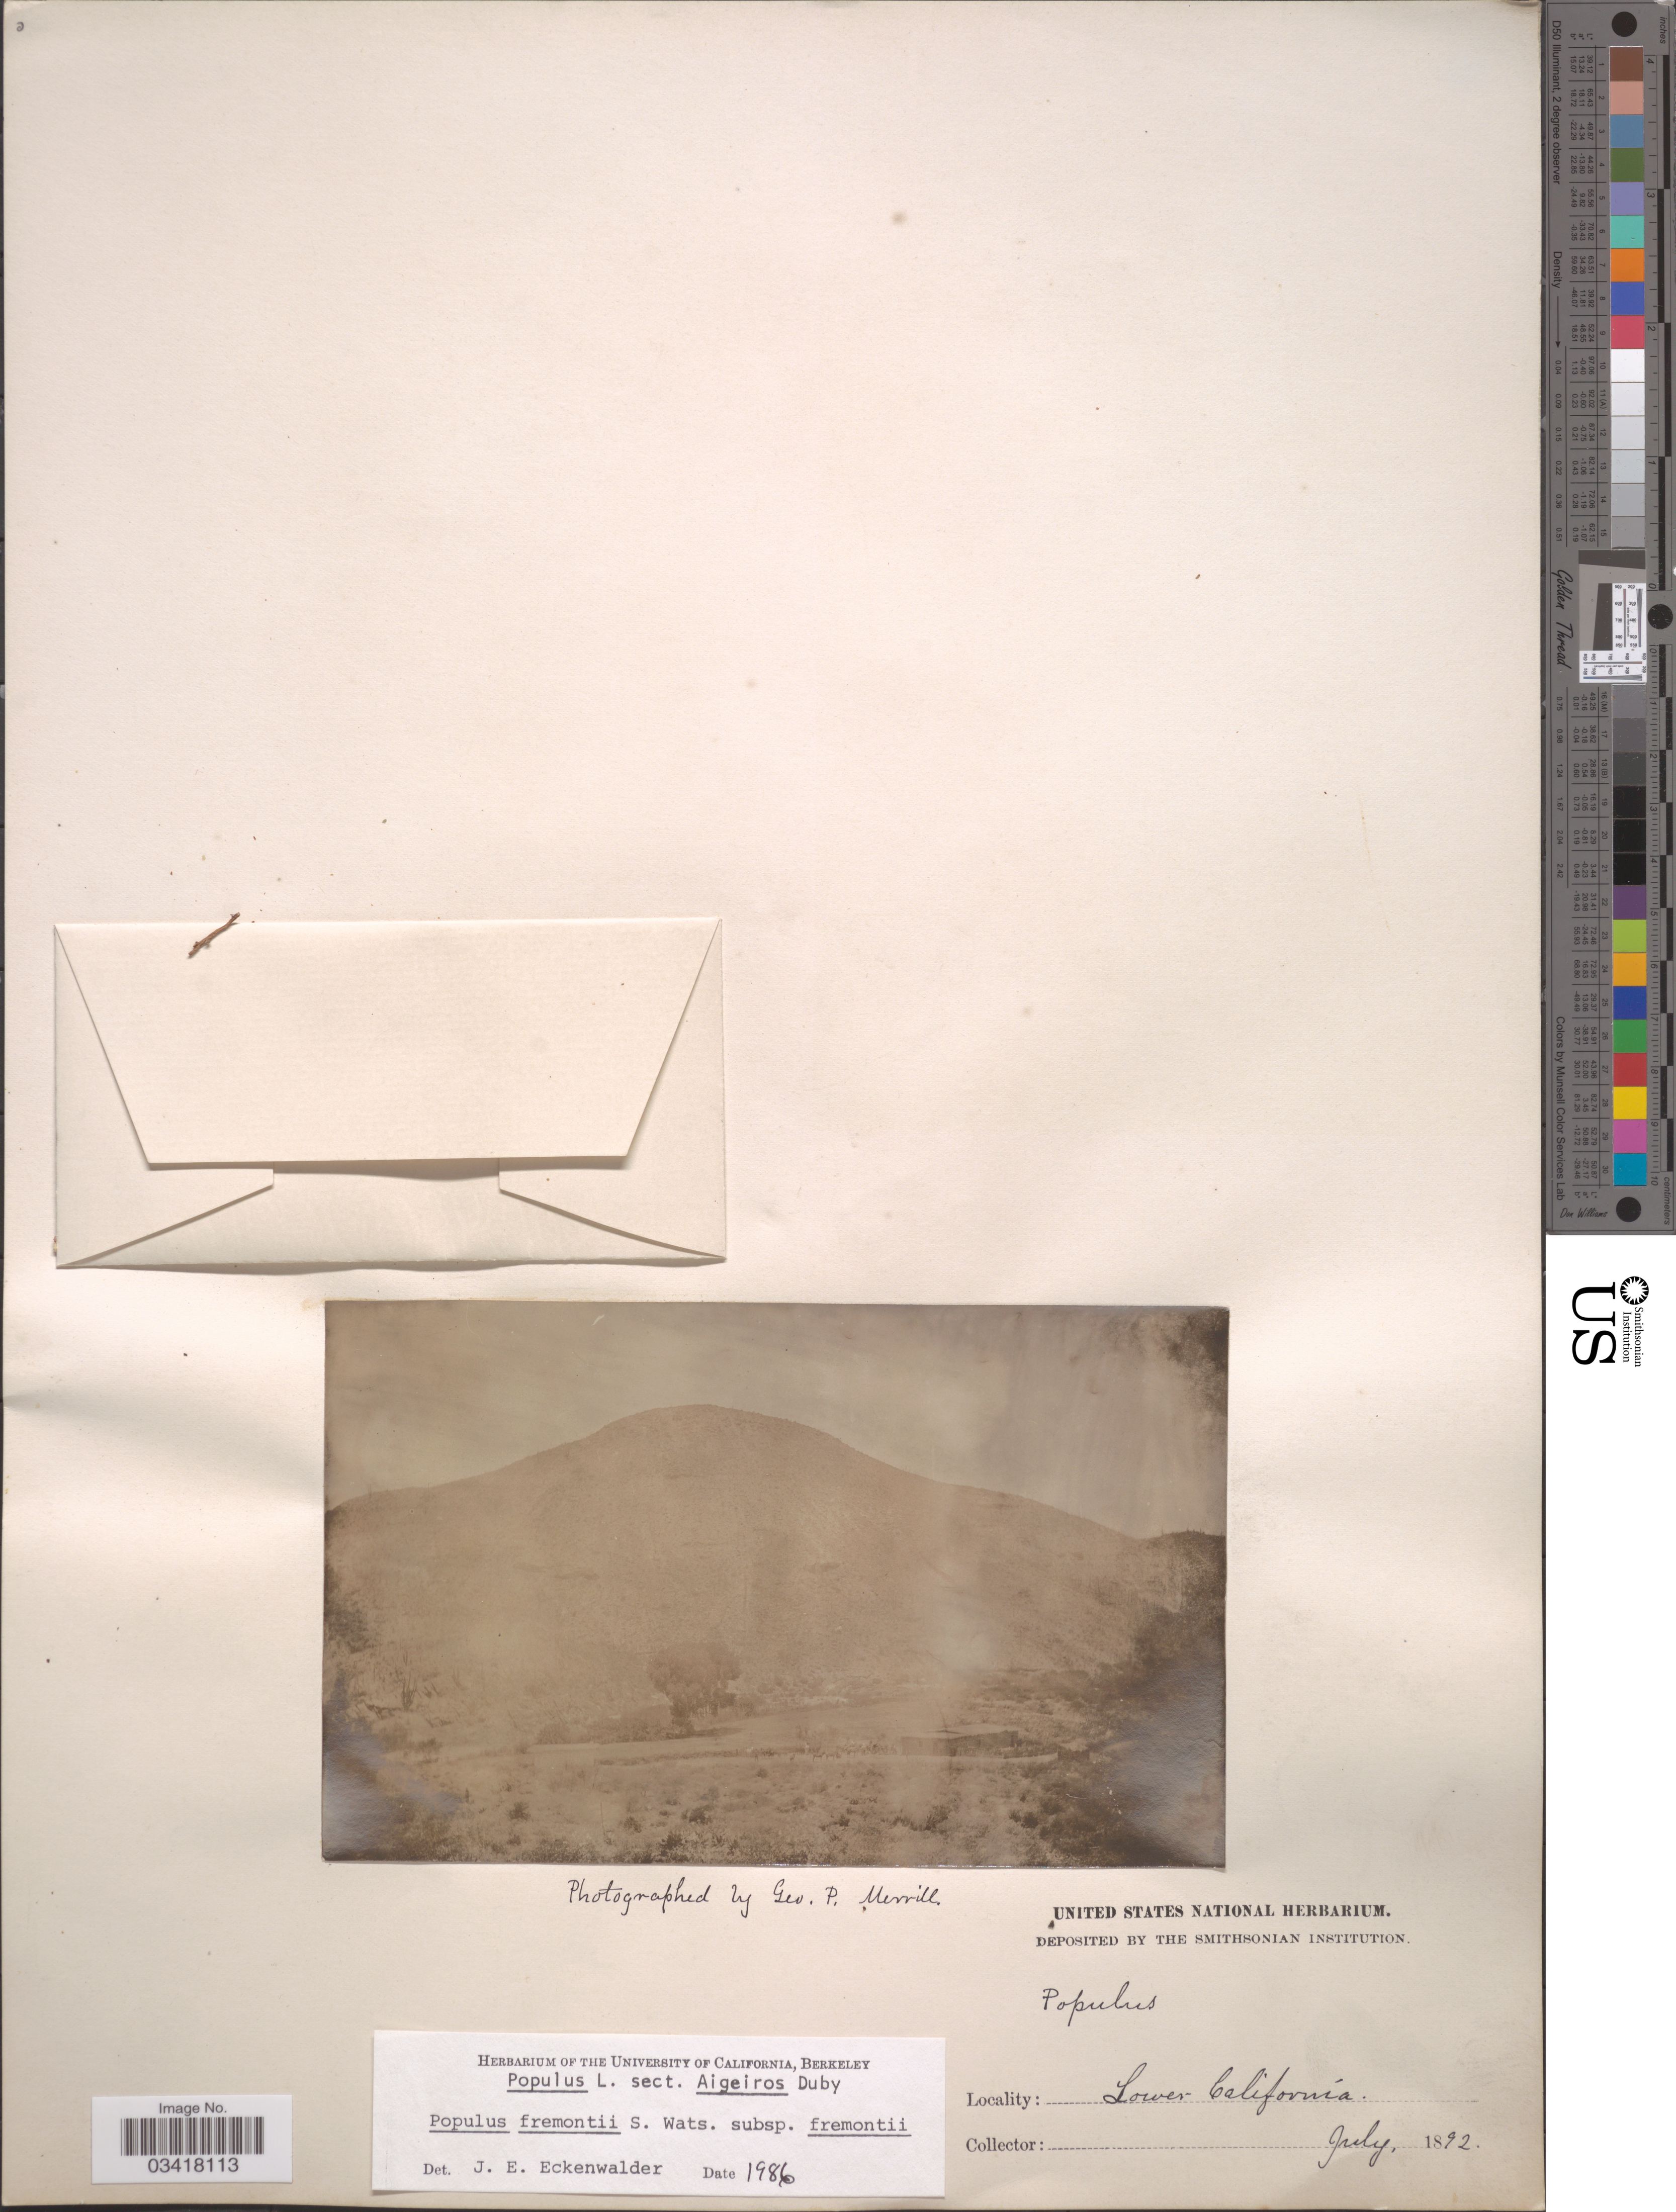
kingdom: Plantae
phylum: Tracheophyta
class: Magnoliopsida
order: Malpighiales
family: Salicaceae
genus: Populus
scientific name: Populus fremontii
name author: S. Watson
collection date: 1892-07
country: Mexico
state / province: Baja California Norte / Baja California Sur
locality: Lower California.